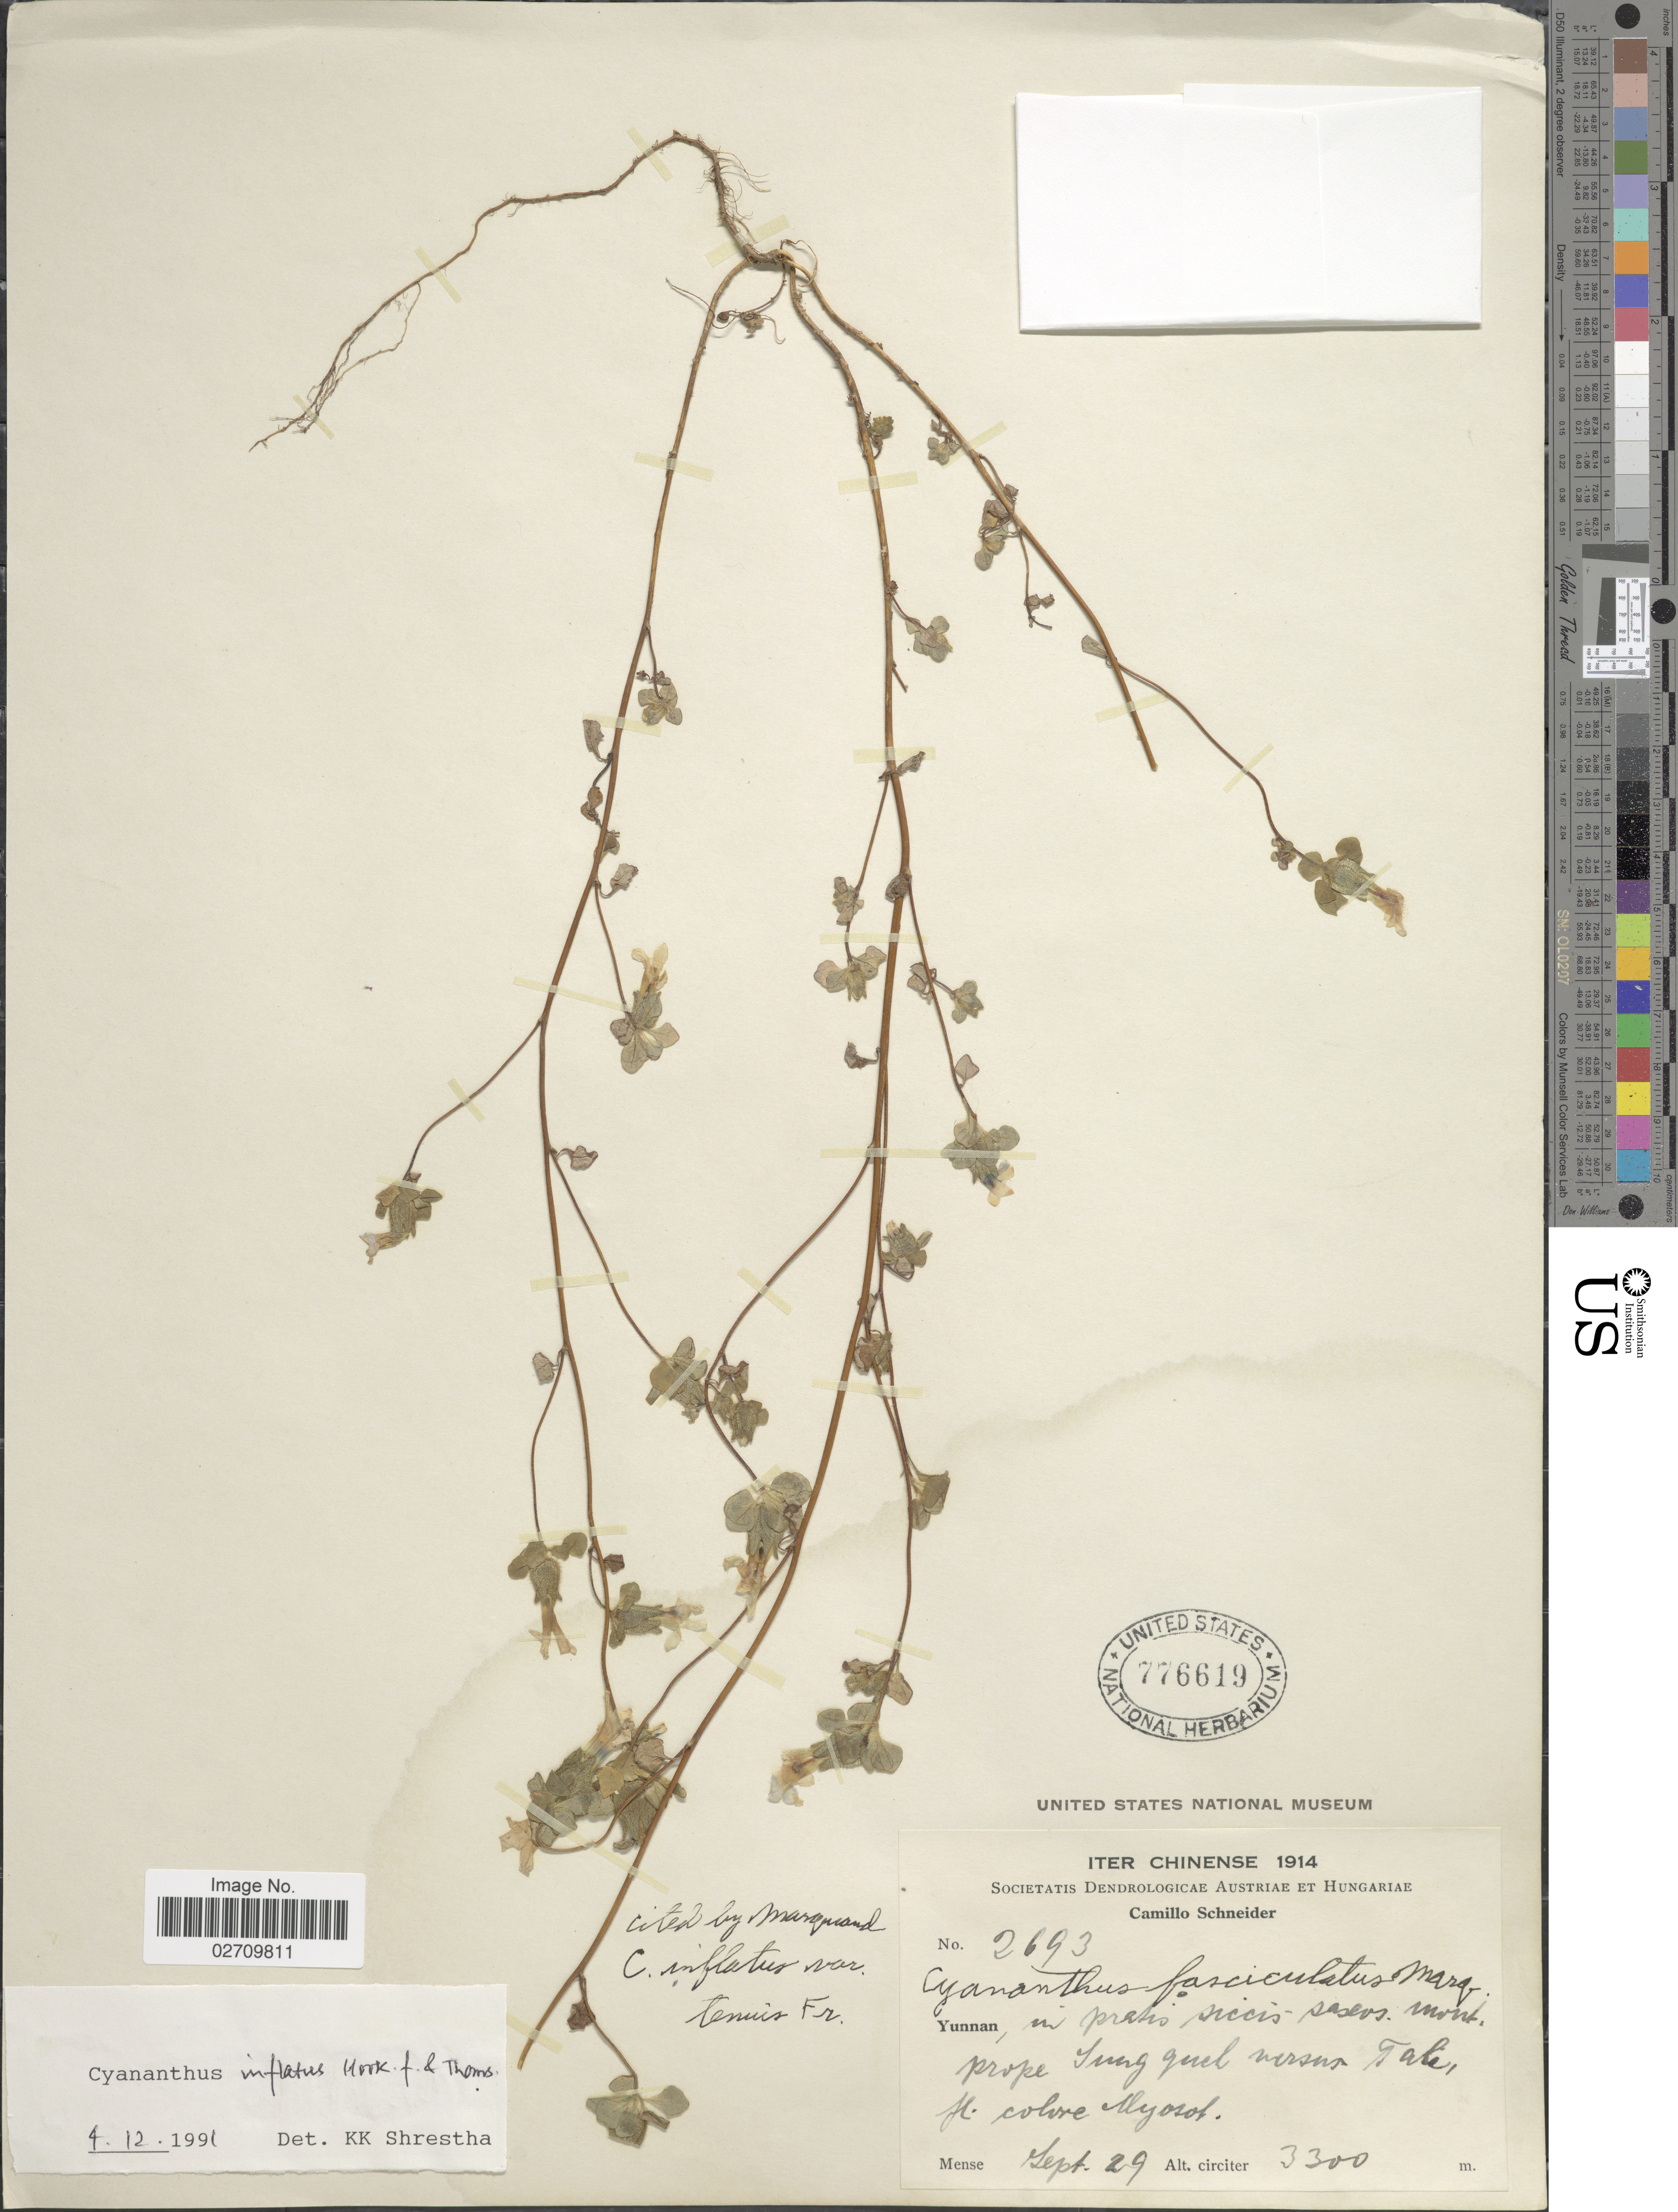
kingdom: Plantae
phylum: Tracheophyta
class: Magnoliopsida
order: Asterales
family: Campanulaceae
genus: Cyananthus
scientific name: Cyananthus inflatus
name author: Hook. f. & Thomson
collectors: C. K. Schneider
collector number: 2693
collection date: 1914-09-29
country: China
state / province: Yunnan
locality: In pratis siccis saseos. mont. prope Sung quel nersua Taki [interpreted]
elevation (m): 3300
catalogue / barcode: US 776619